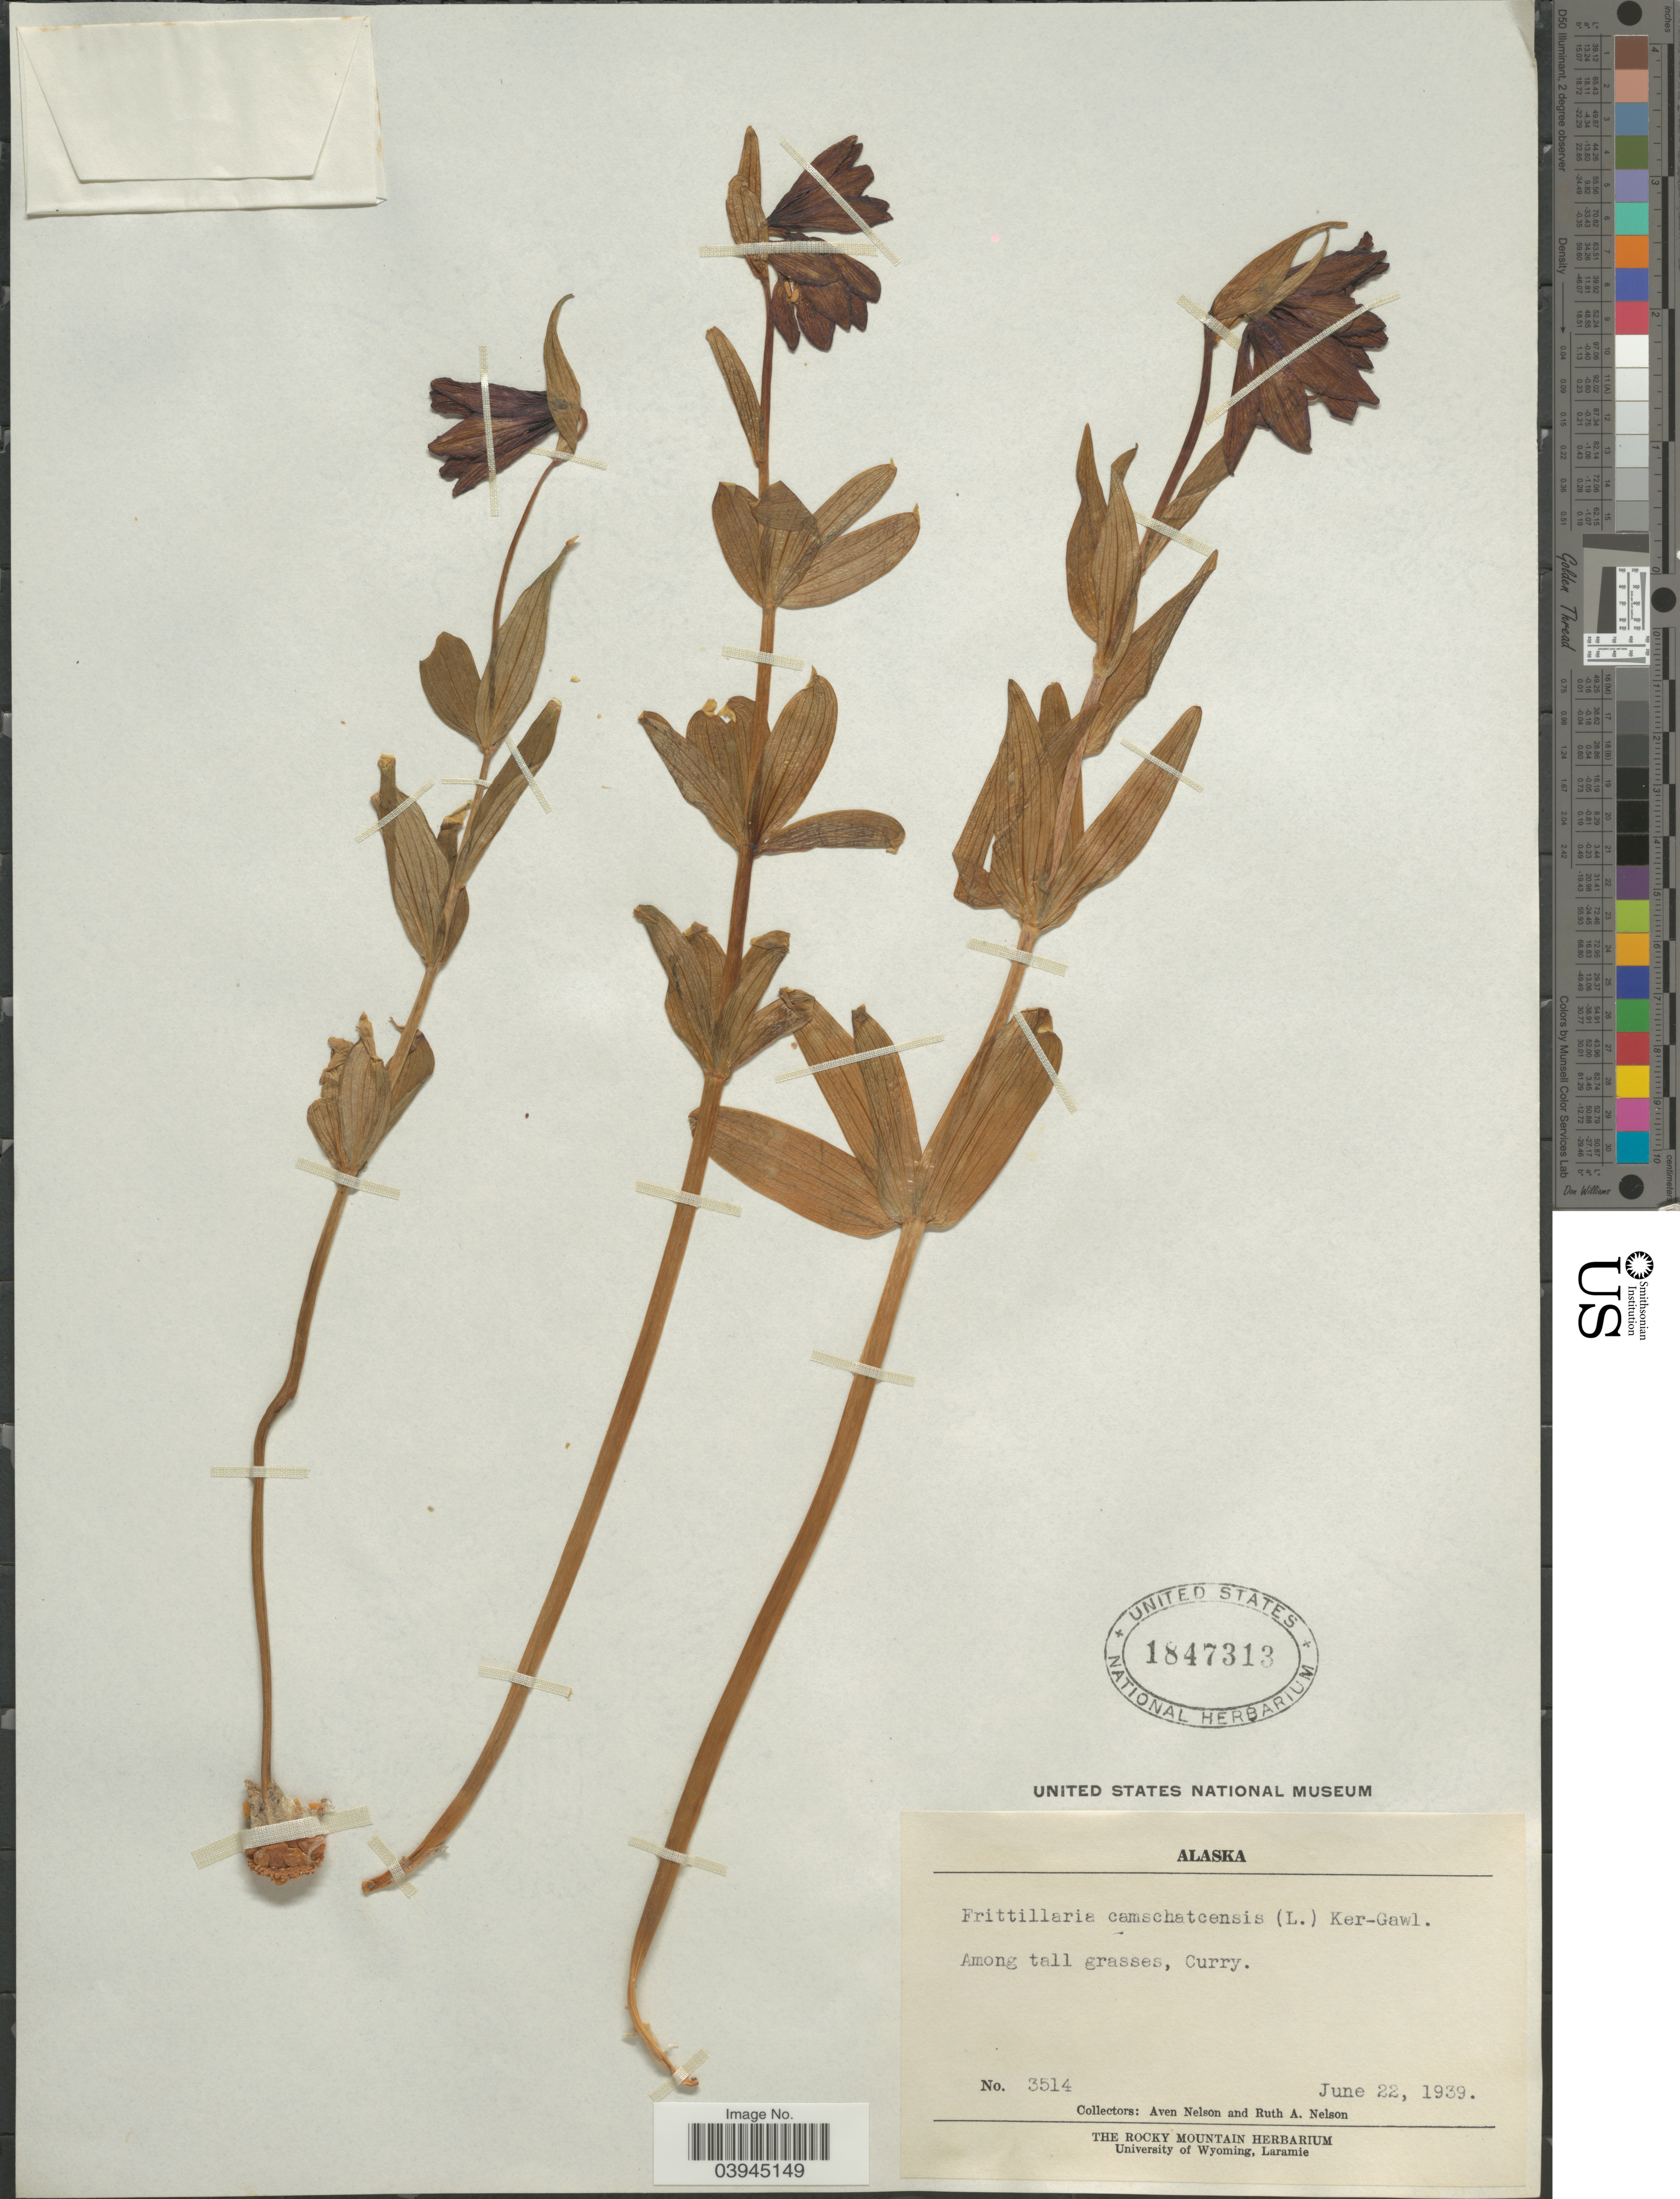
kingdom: Plantae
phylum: Tracheophyta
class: Liliopsida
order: Liliales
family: Liliaceae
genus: Fritillaria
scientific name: Fritillaria camschatcensis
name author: (L.) Ker Gawl.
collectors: A. Nelson & R. A. Nelson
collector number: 3514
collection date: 1939-06-22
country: United States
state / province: Alaska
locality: Among tall grasses, Curry.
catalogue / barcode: US 1847313